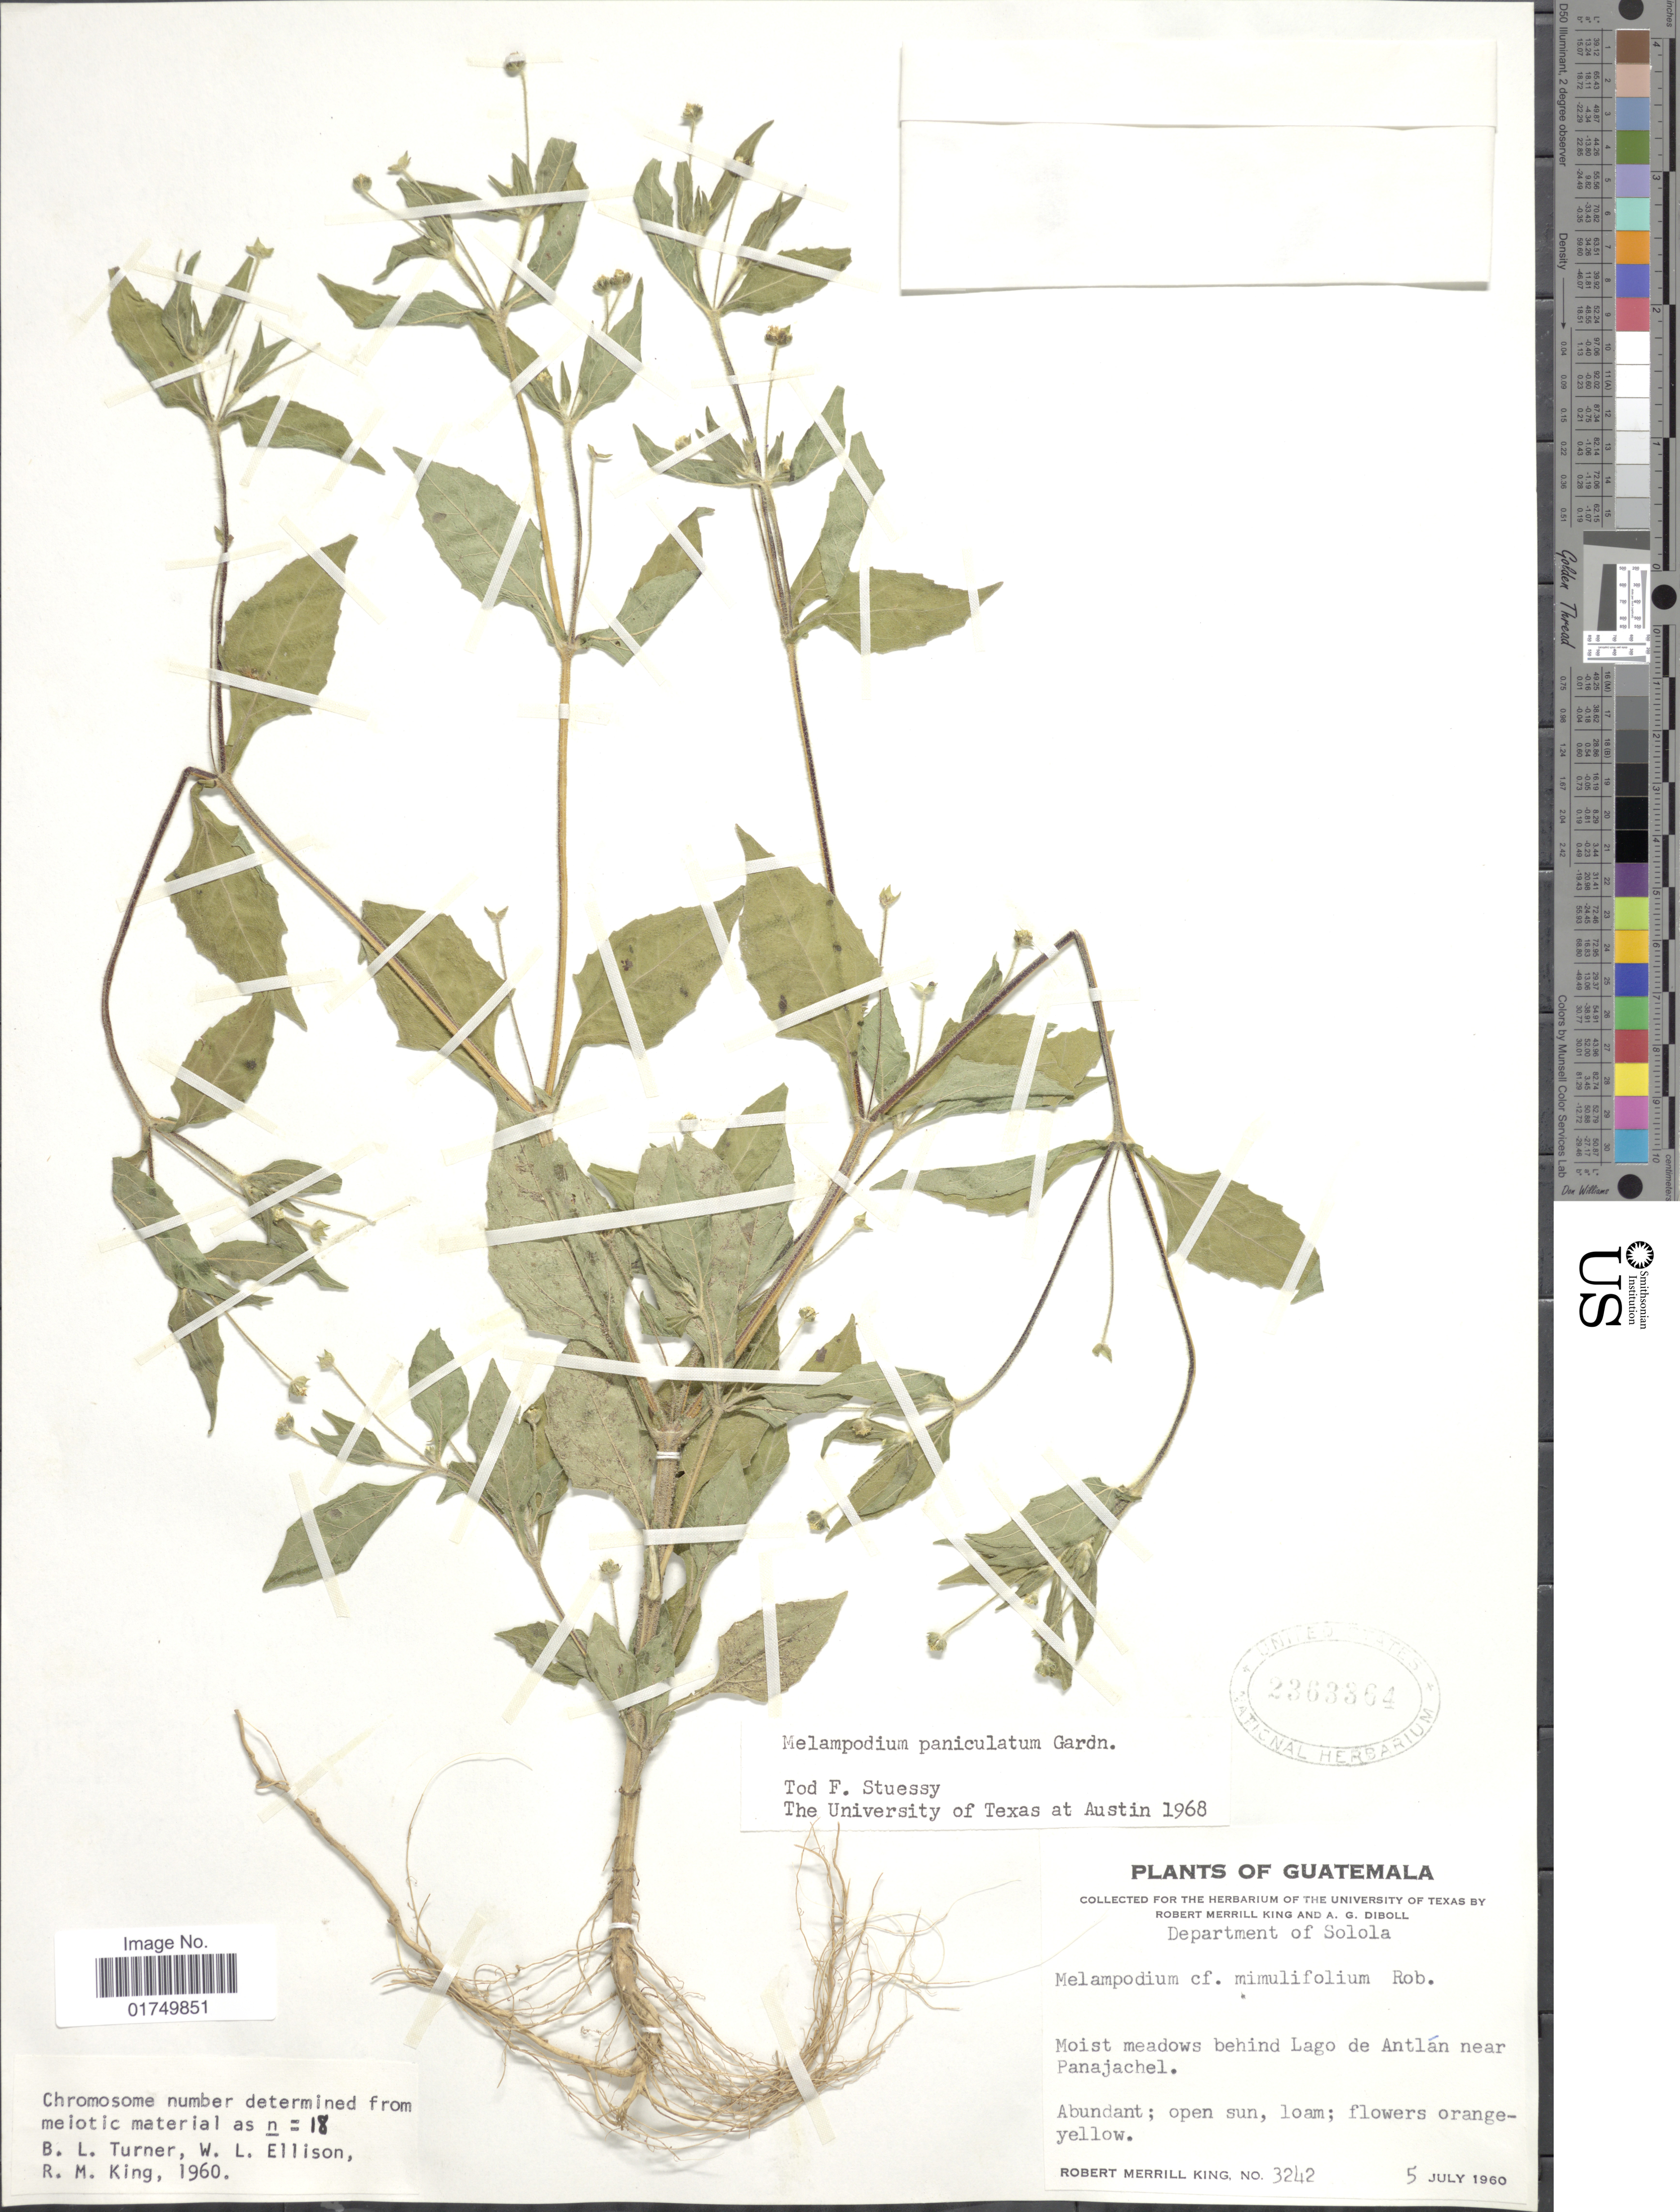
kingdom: Plantae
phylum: Tracheophyta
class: Magnoliopsida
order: Asterales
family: Asteraceae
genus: Melampodium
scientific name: Melampodium paniculatum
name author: Gardner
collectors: R. M. King & A. Diboll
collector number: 3242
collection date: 1960-07-05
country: Guatemala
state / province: Sololá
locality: Behind Lago de Antlán near Panajachel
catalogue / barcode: US 2363364